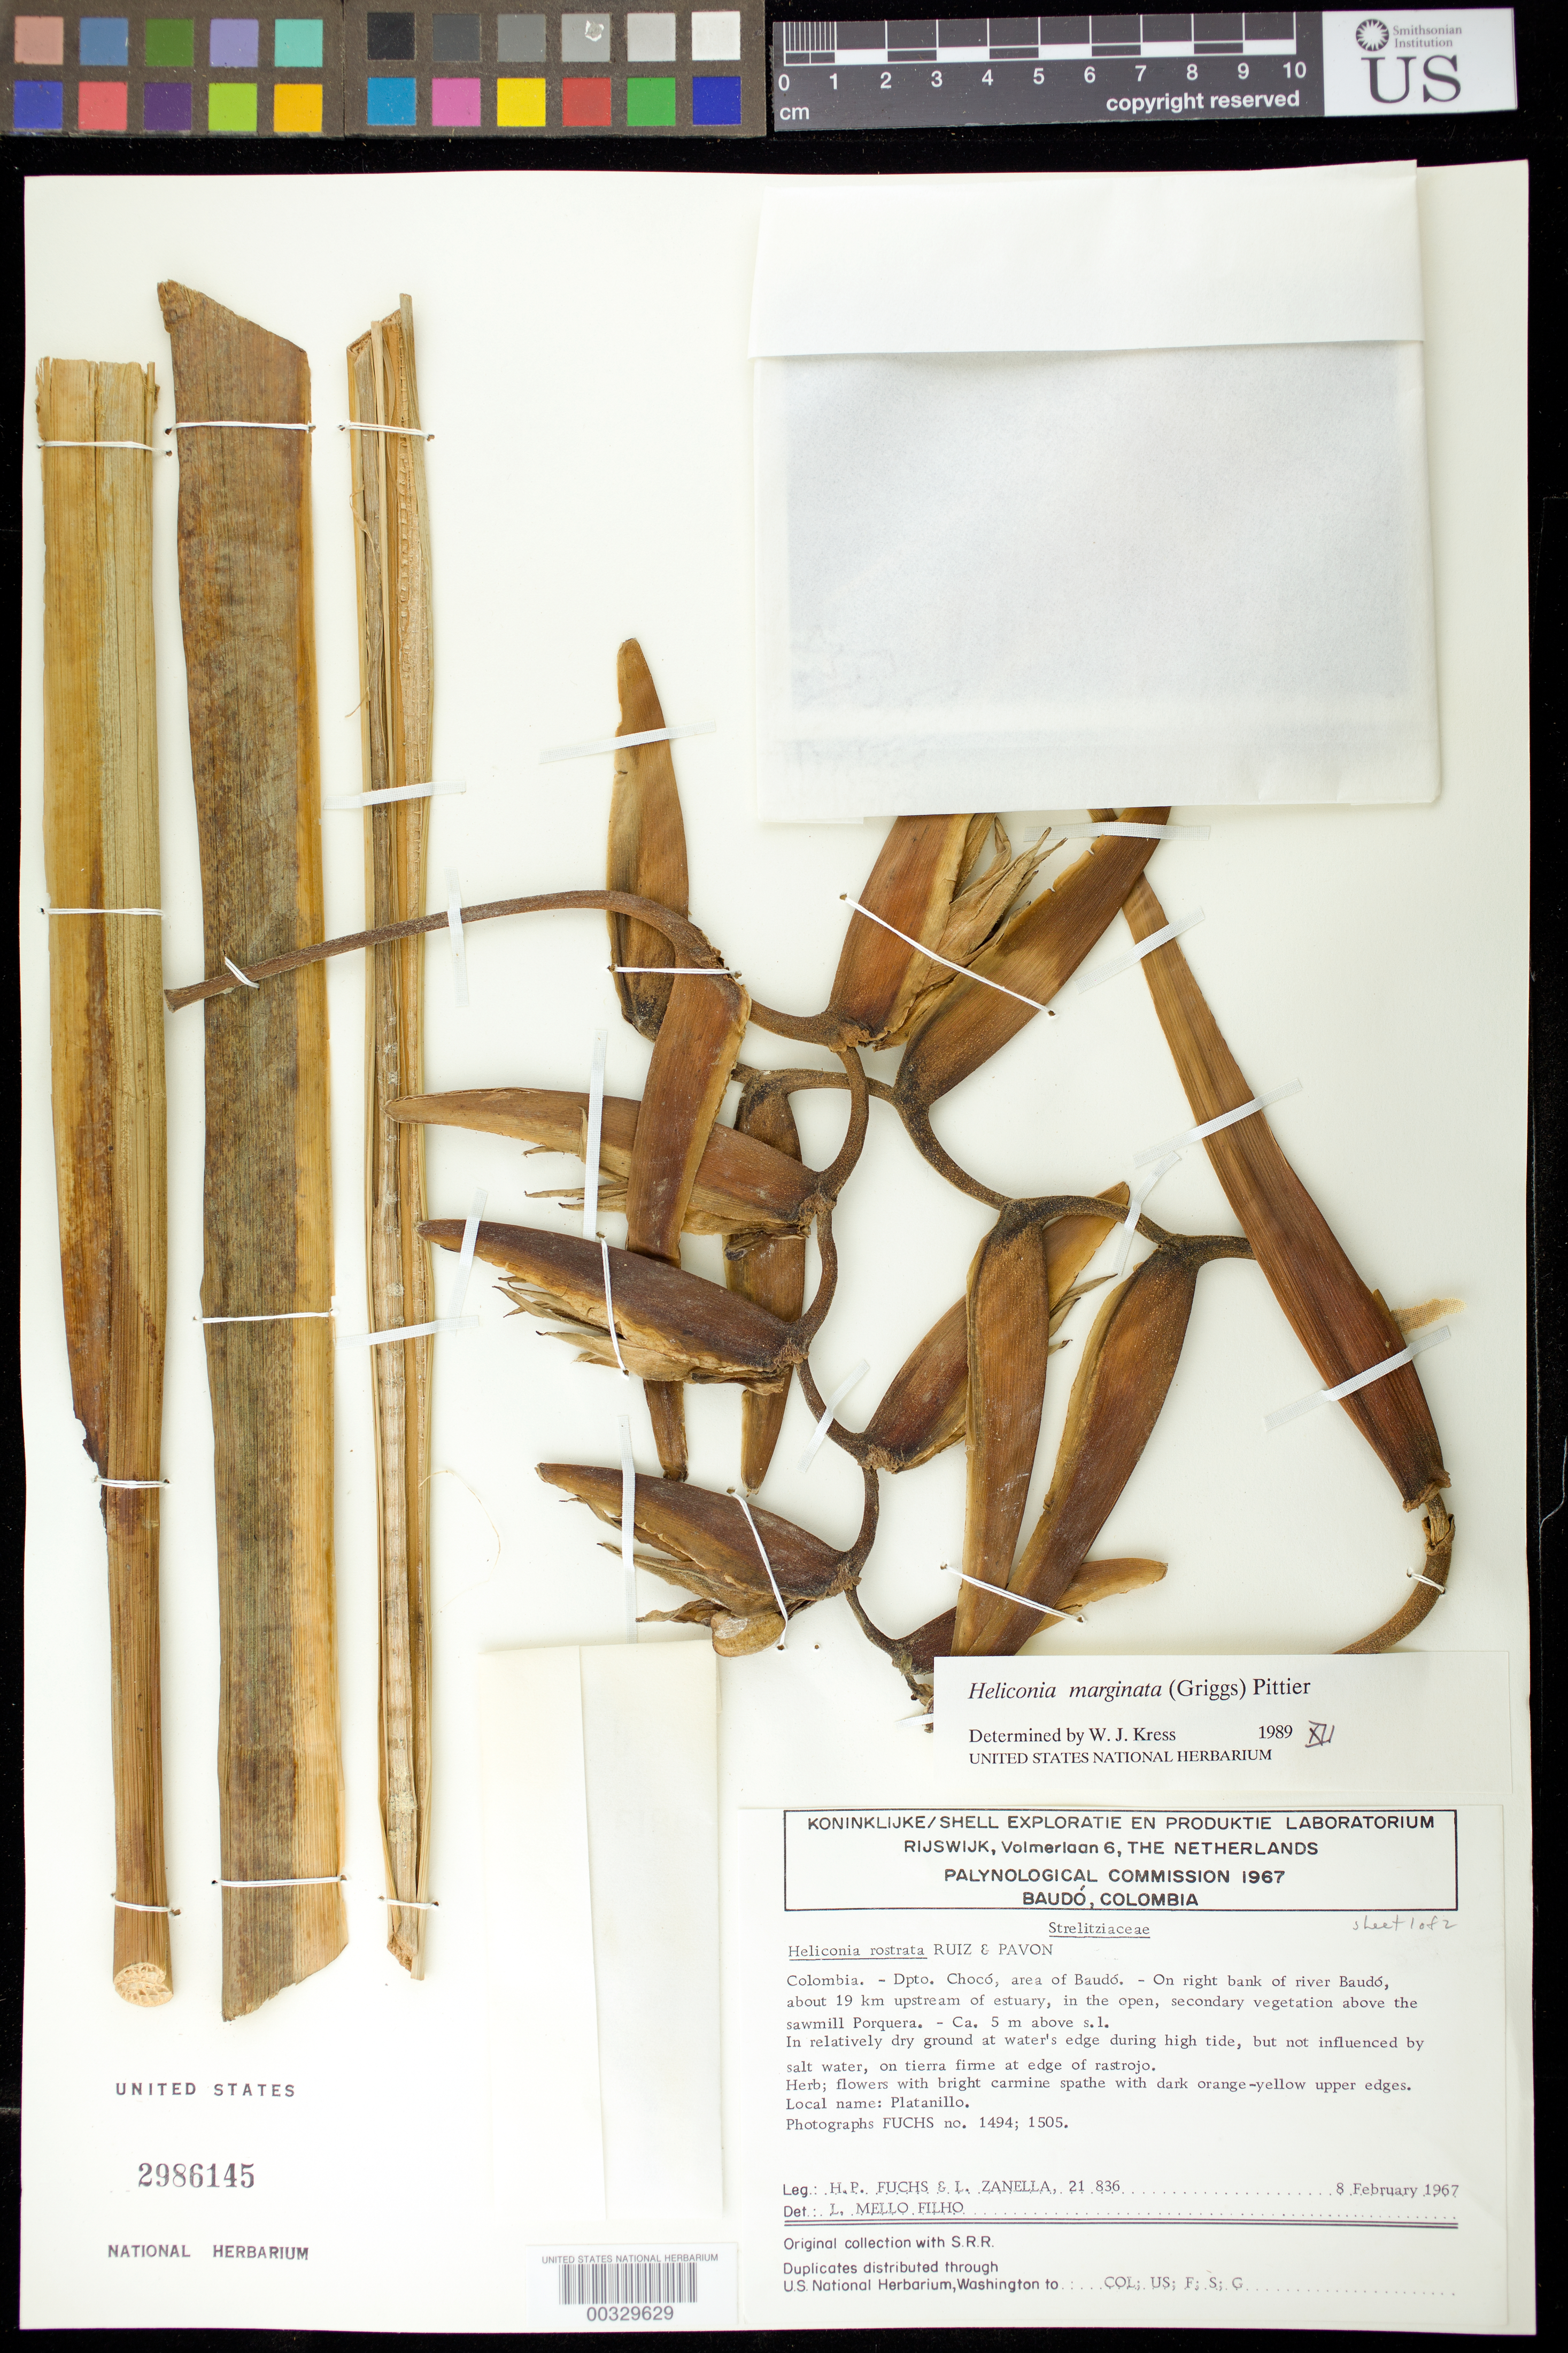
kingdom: Plantae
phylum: Tracheophyta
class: Liliopsida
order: Zingiberales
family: Heliconiaceae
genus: Heliconia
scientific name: Heliconia marginata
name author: (R.F. Griggs) Pittier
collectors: H. P. Fuchs & L. Zanella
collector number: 21 836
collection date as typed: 08 Feb 1967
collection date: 1967-02-08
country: Colombia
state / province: Chocó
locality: Area of Baudo, on right bank of River Baudo, about 19 km upstream of Estuary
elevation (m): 5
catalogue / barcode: US 2986145